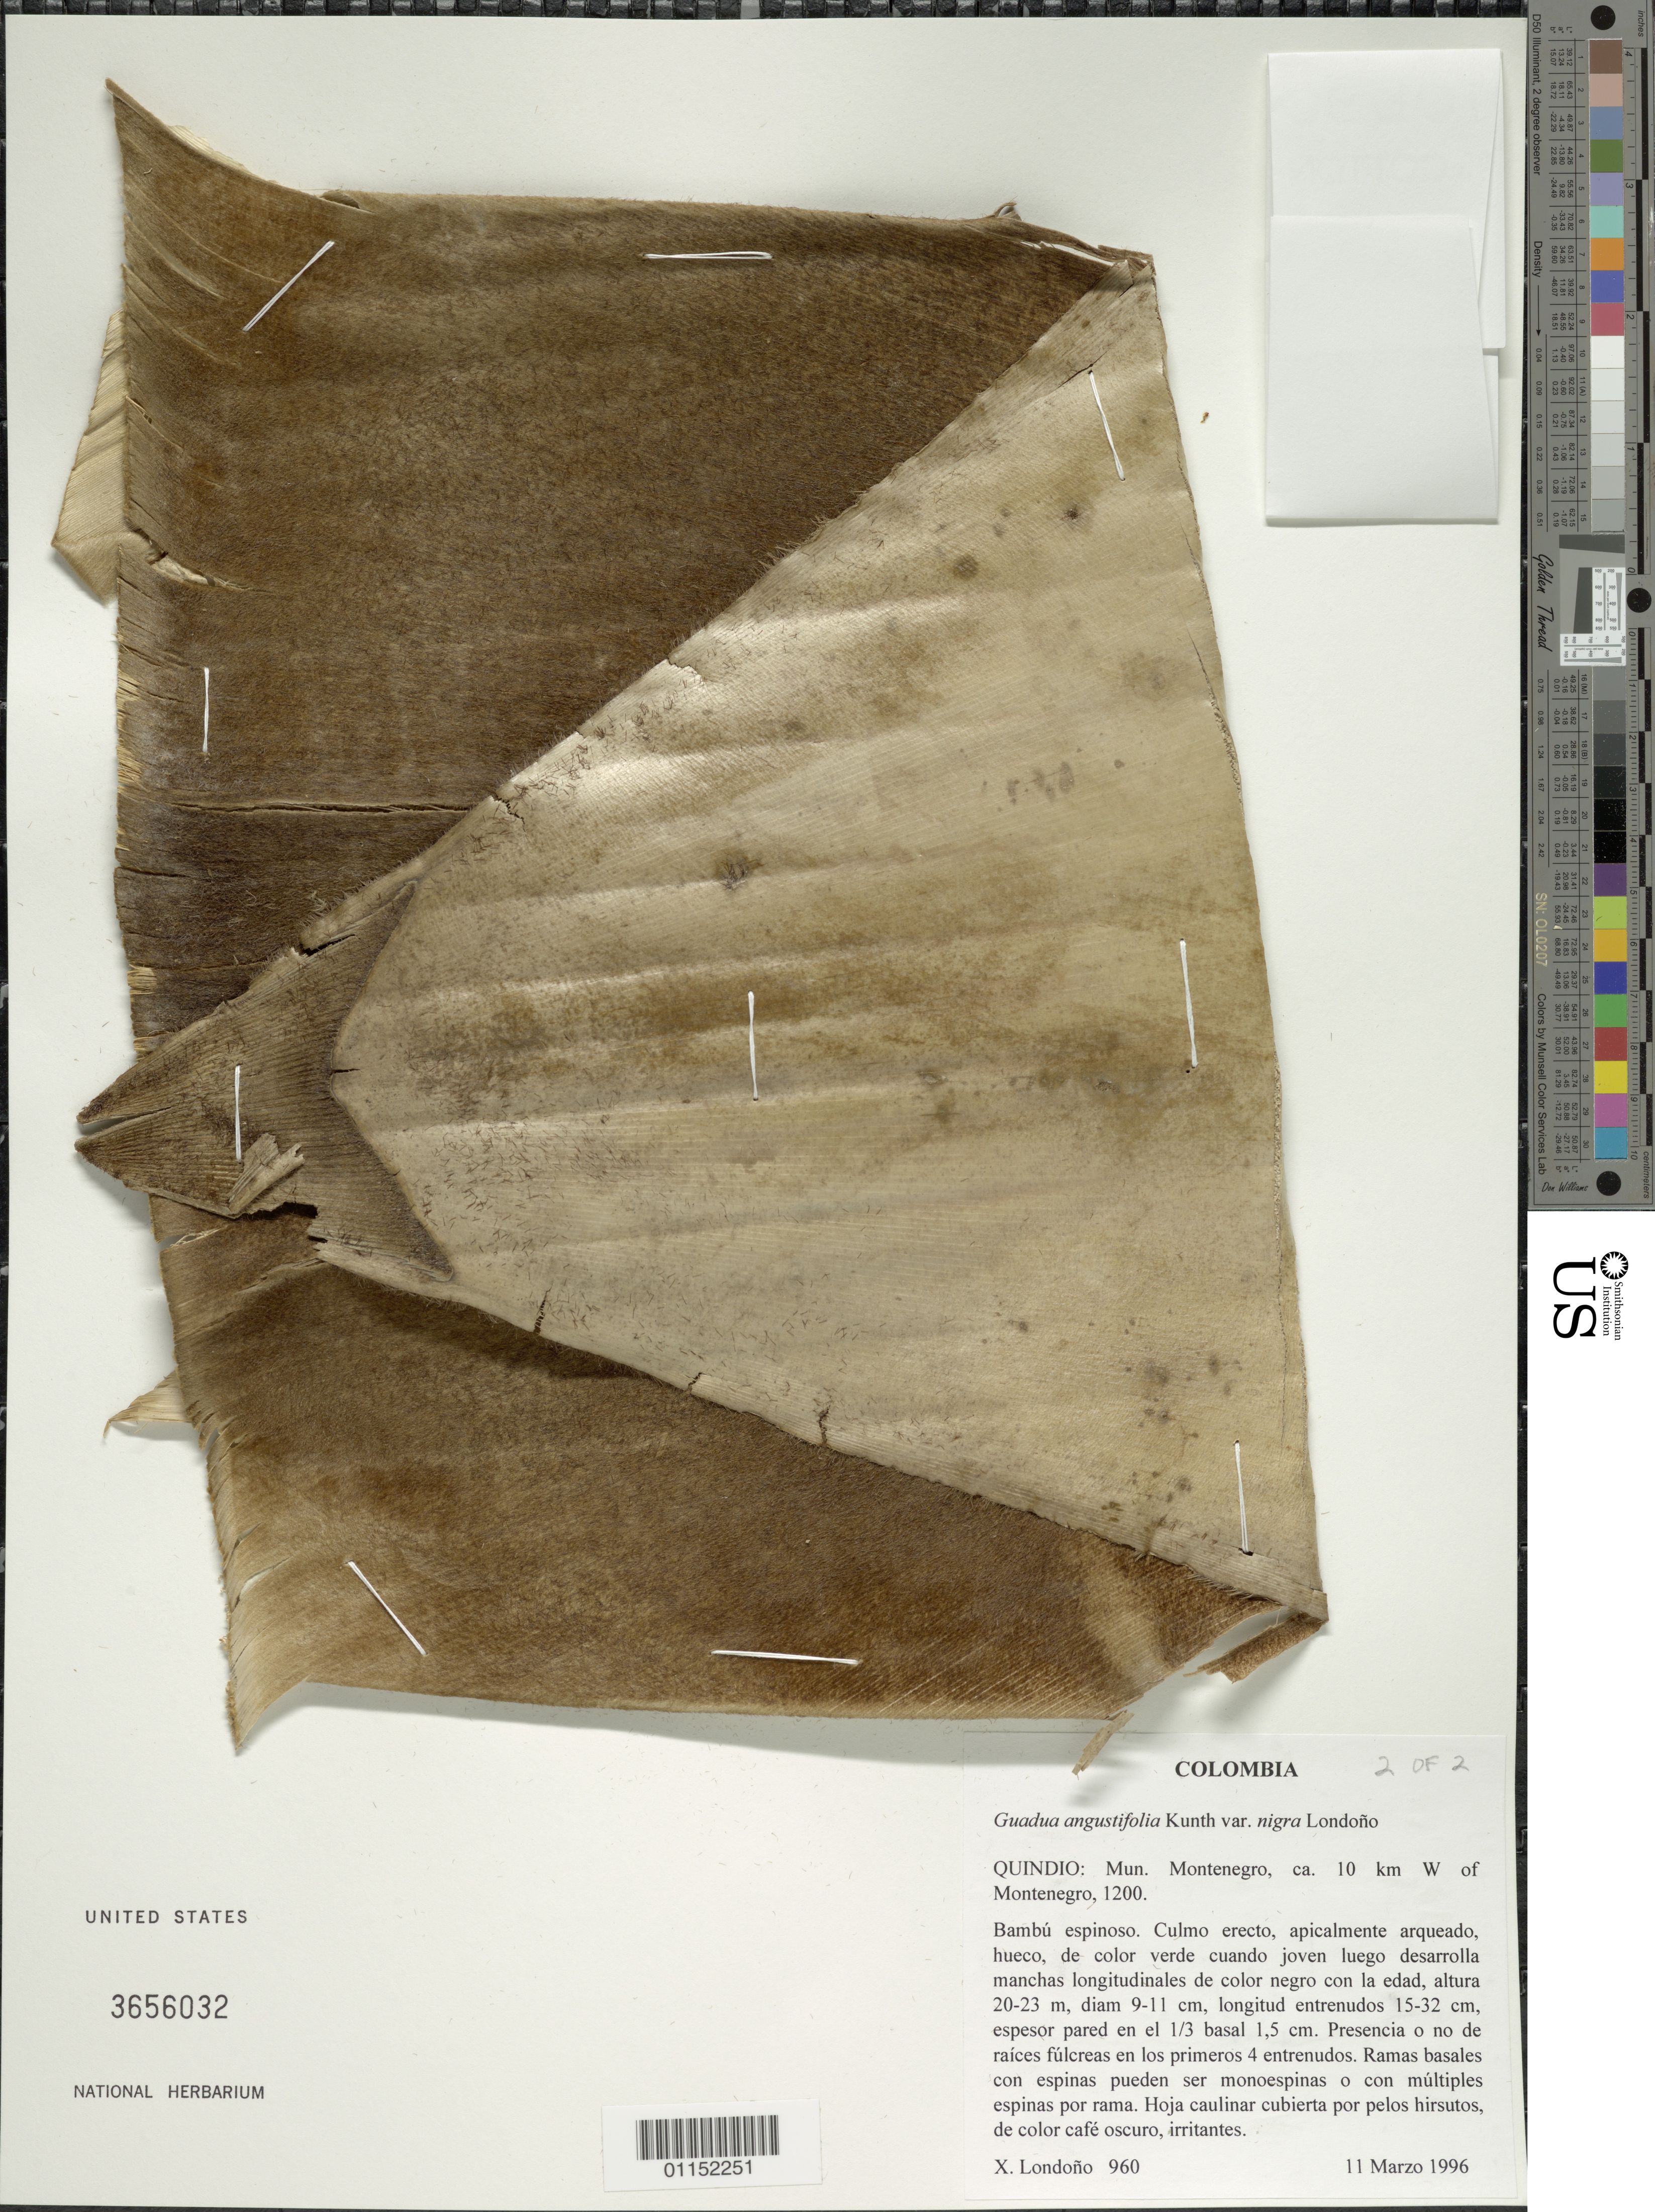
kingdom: Plantae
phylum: Tracheophyta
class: Liliopsida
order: Poales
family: Poaceae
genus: Guadua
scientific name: Guadua angustifolia var. nigra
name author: Londoño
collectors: X. Londoño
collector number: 960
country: Colombia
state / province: Quindío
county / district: Montenegro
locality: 10 km W of Montenegro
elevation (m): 1200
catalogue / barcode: US 3656032